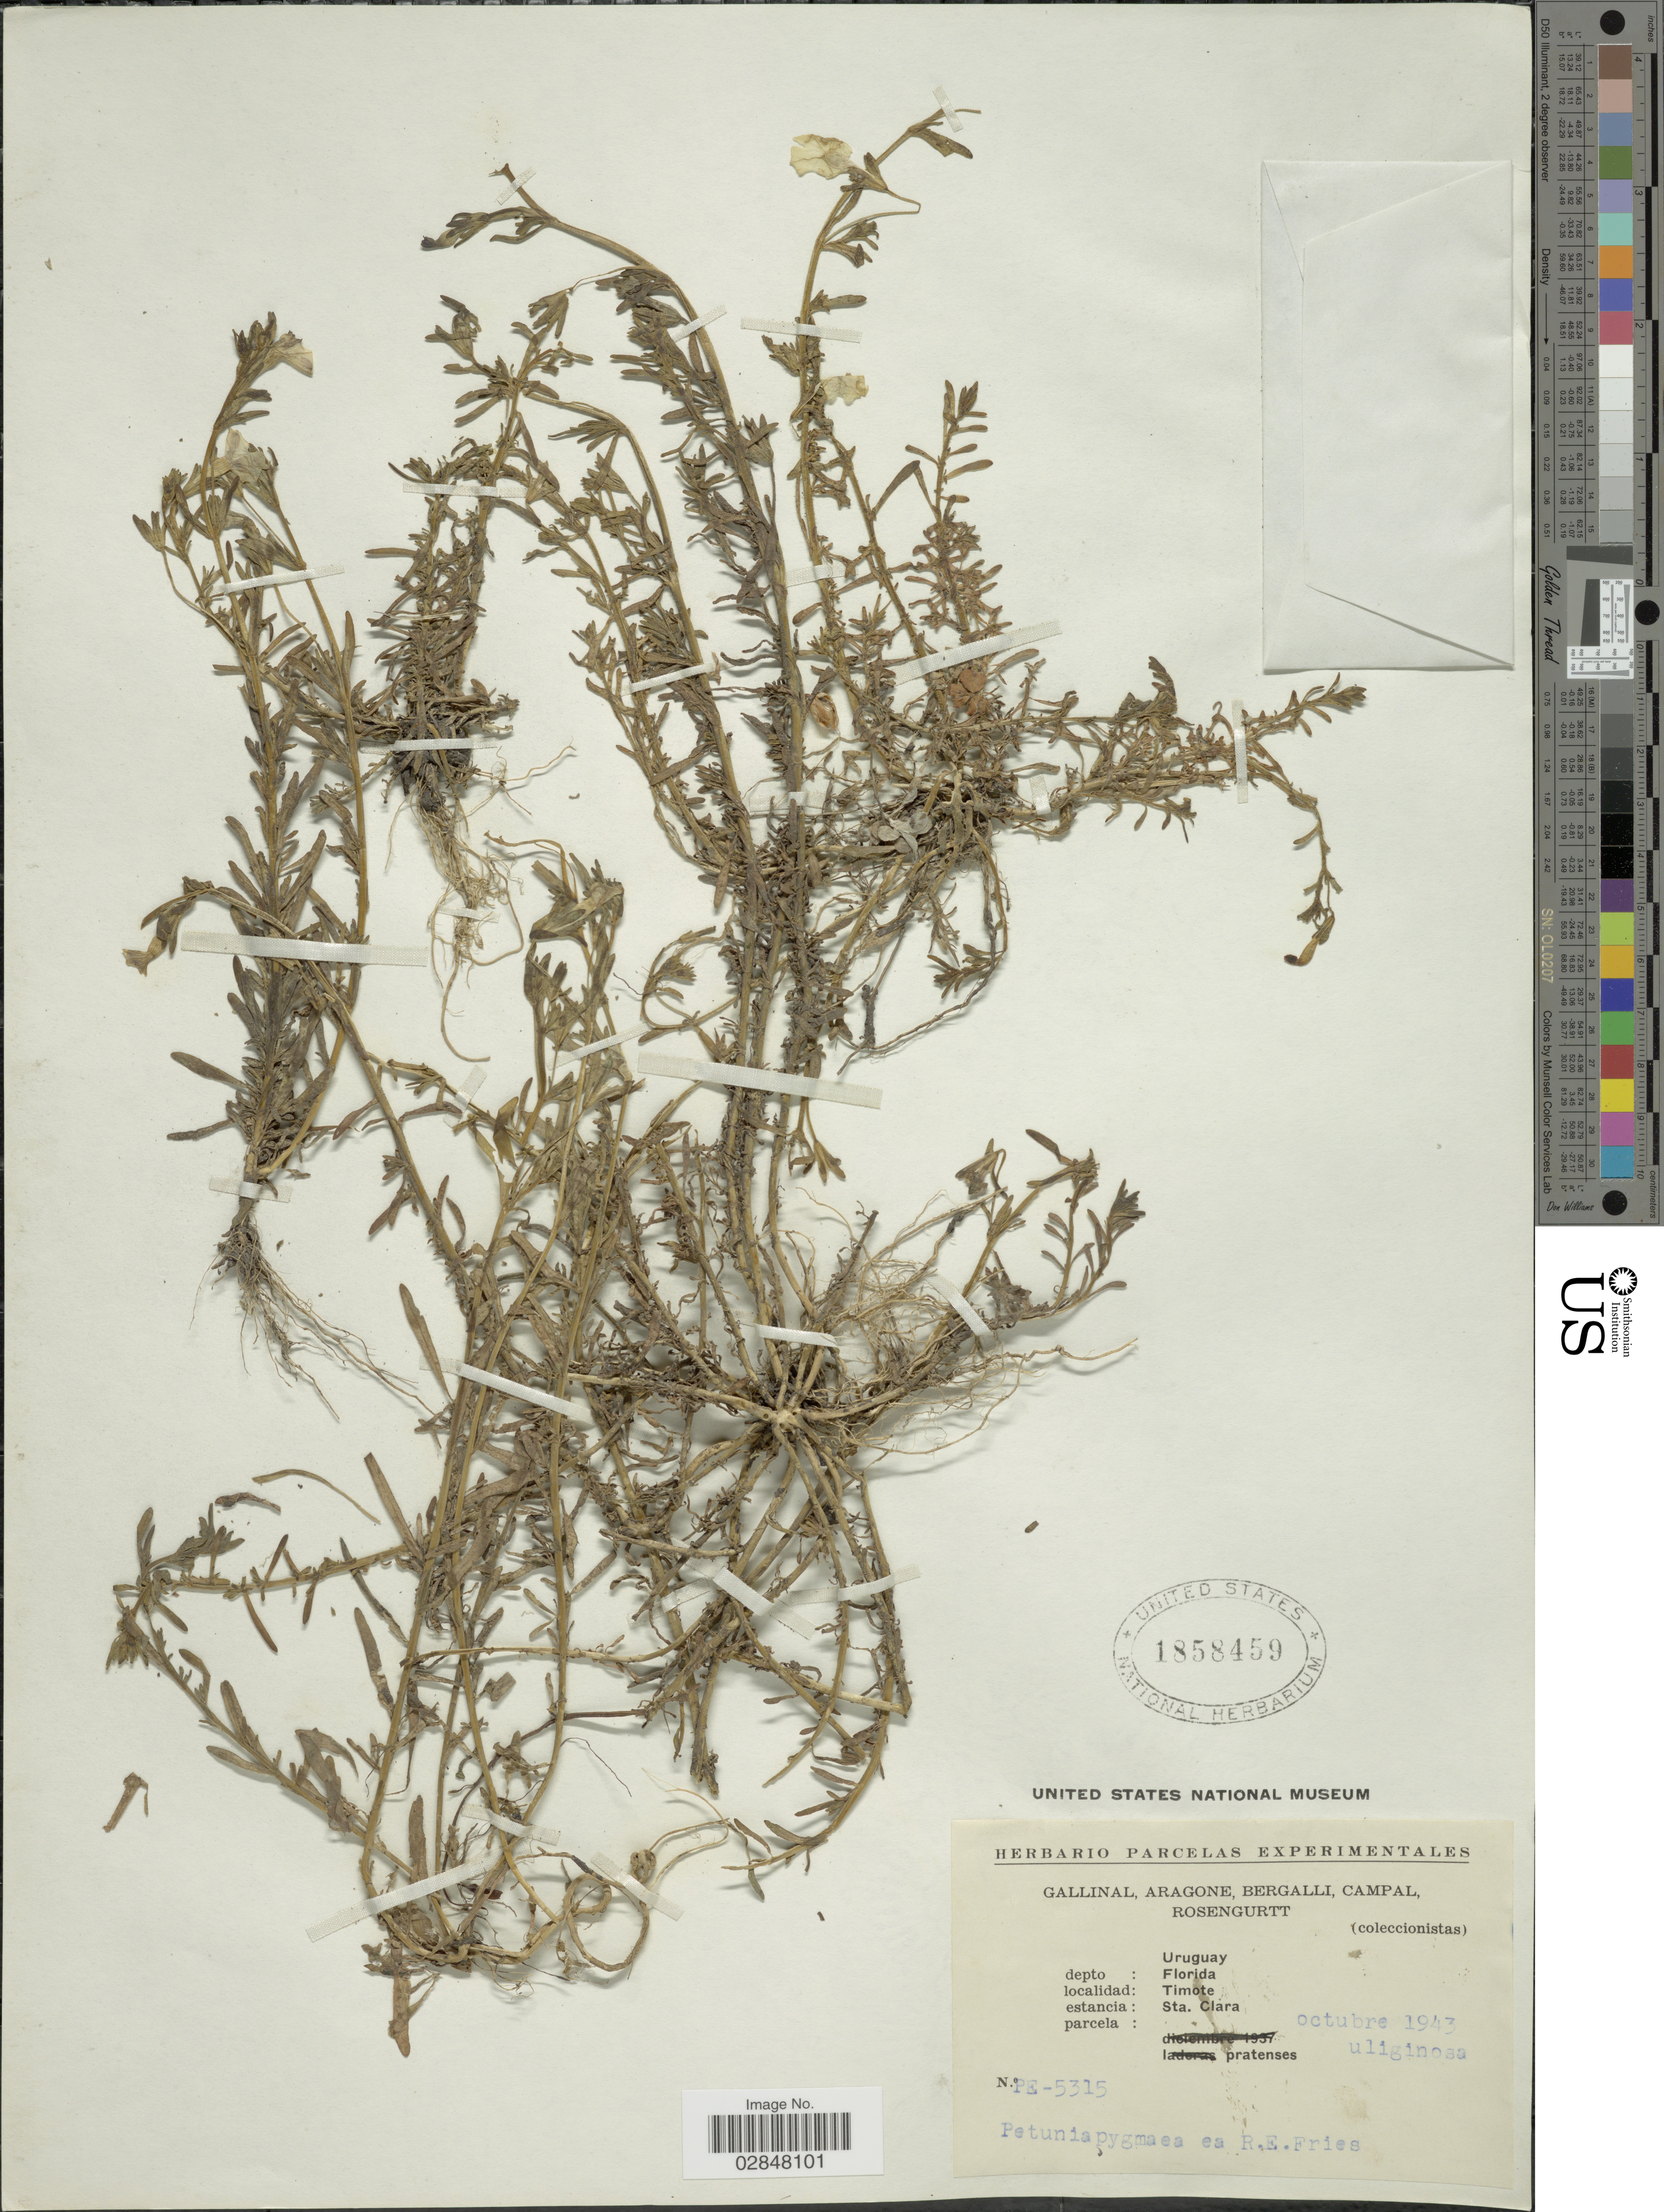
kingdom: Plantae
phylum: Tracheophyta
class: Magnoliopsida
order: Solanales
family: Solanaceae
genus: Petunia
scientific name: Petunia pygmaea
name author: R.E. Fr.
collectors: -. Gallinal, -- Aragone, -- Bergalli, -- Campal & Rosengurtt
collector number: PE-5315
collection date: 1943-10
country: Uruguay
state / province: Florida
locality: Depto. Florida, Timote, estancia Sta. Clara.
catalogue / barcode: US 1858459